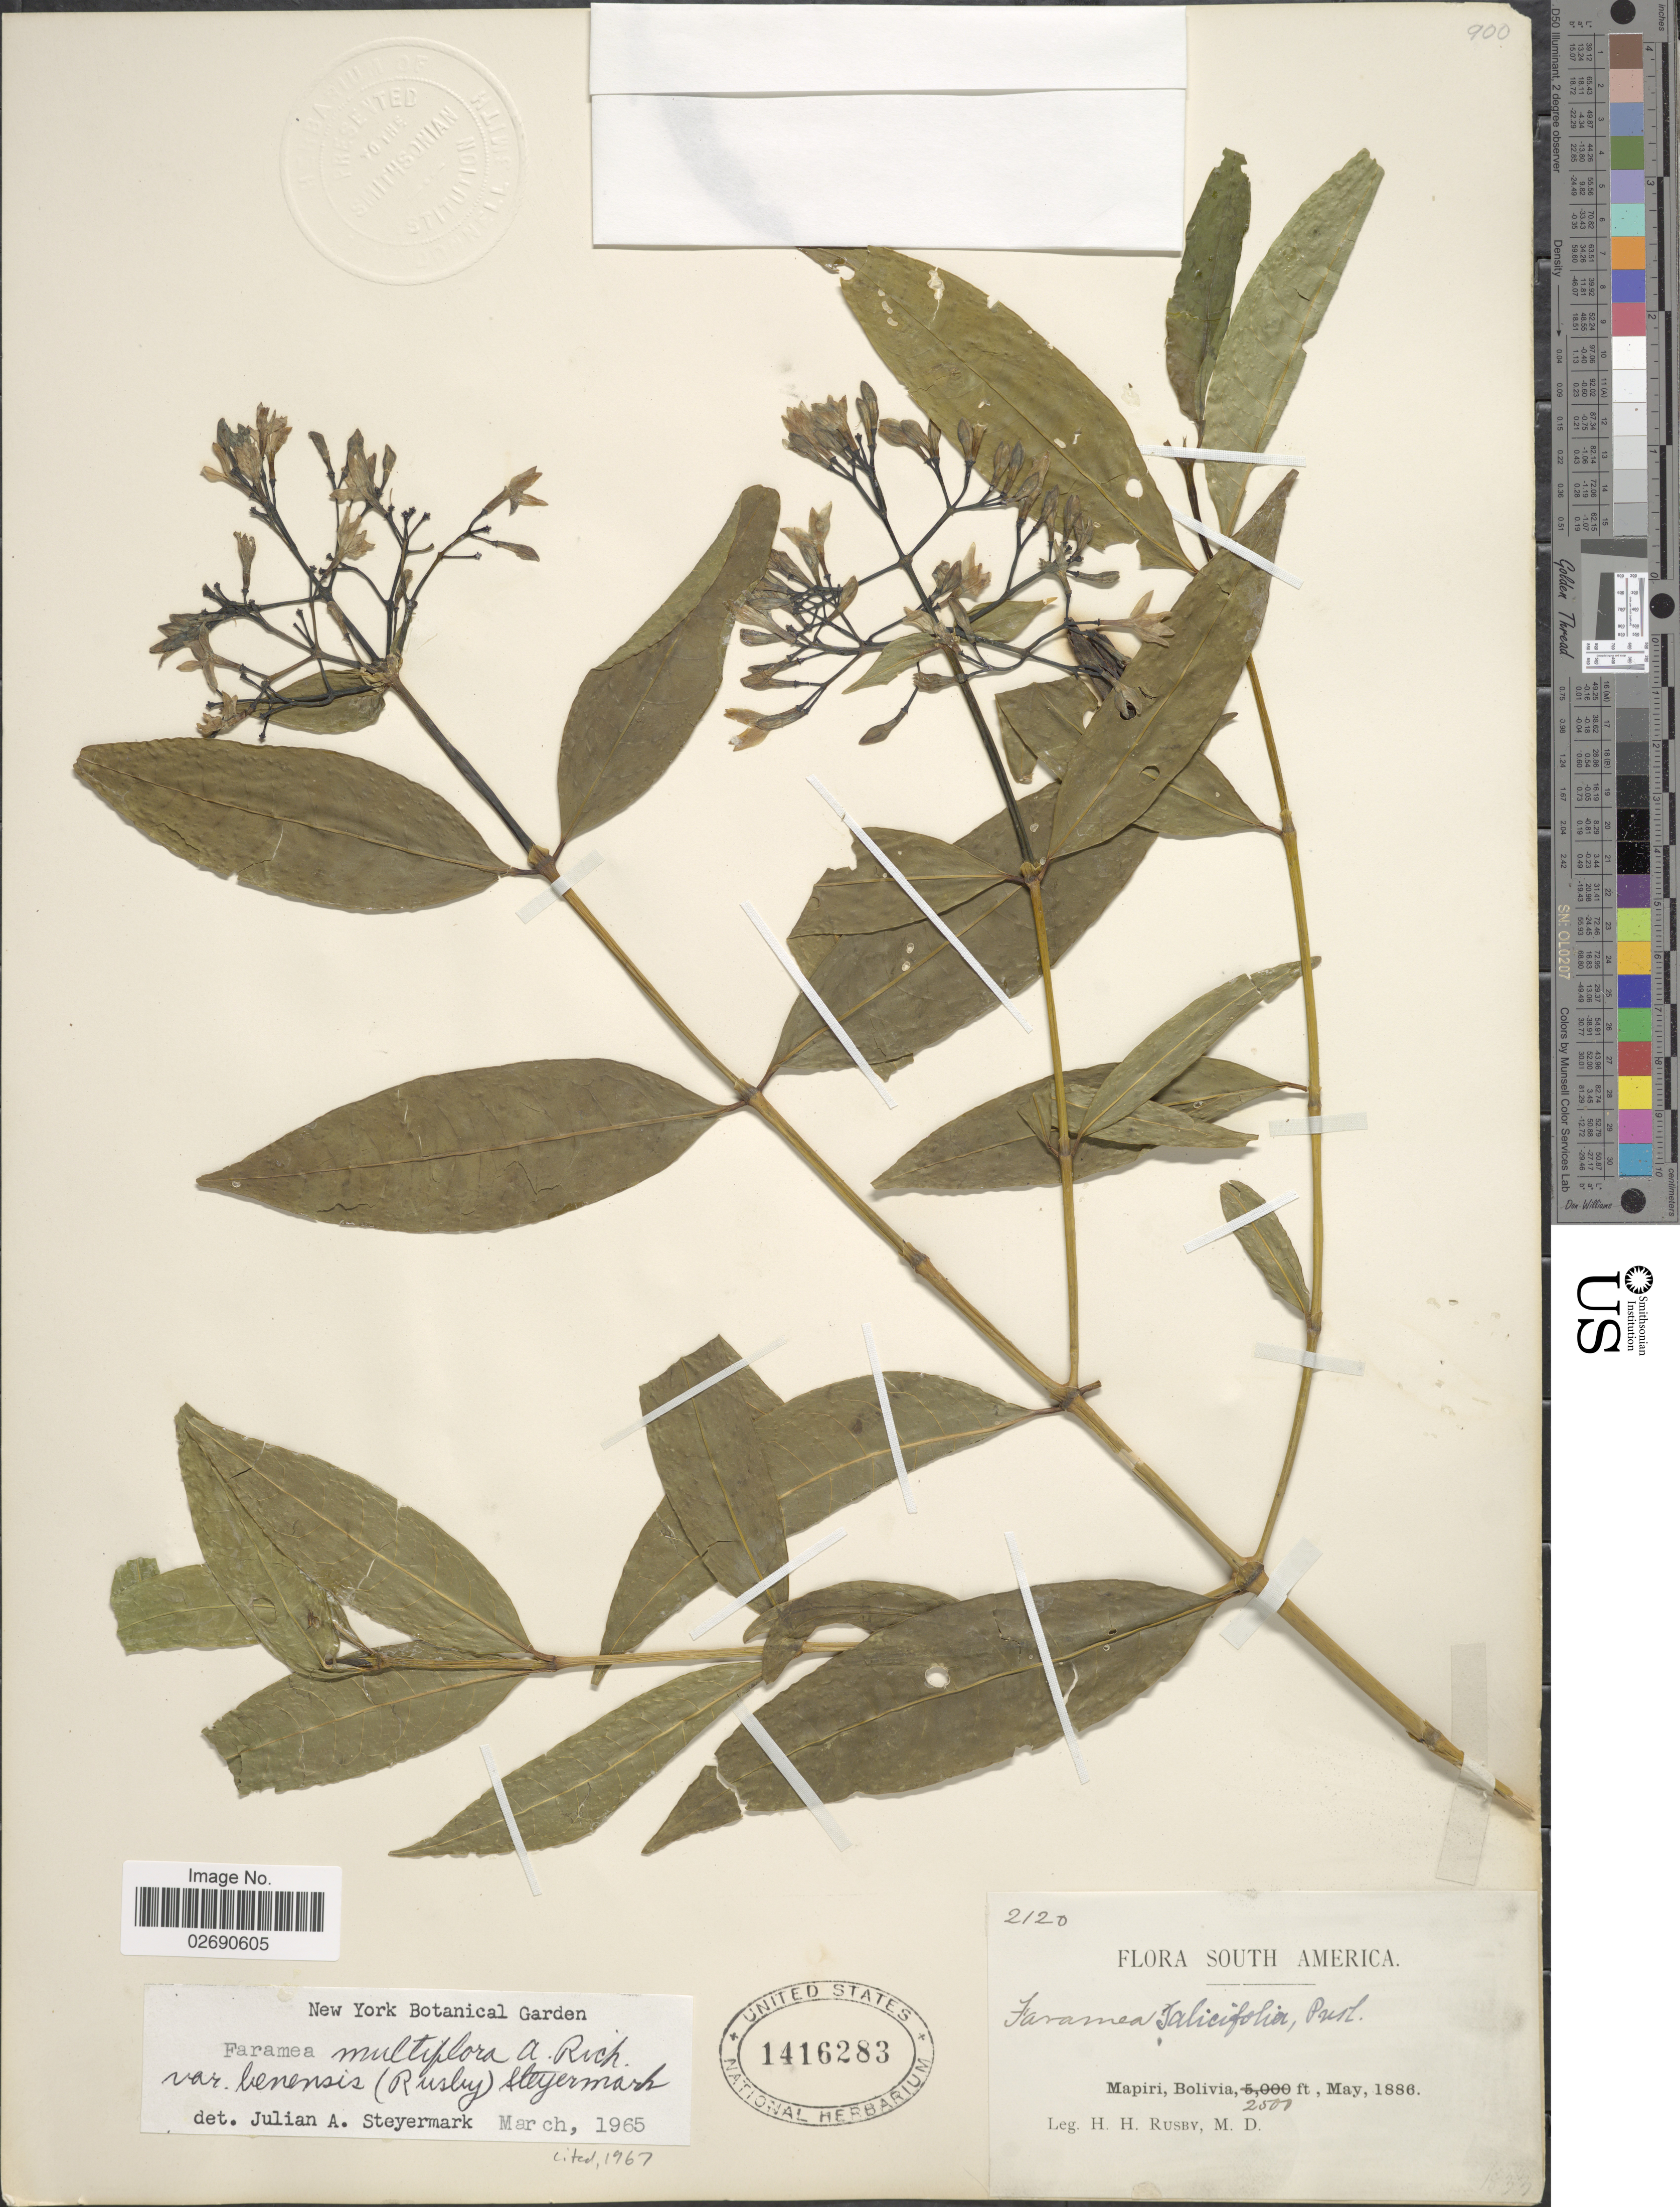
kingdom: Plantae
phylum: Tracheophyta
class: Magnoliopsida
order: Gentianales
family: Rubiaceae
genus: Faramea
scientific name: Faramea multiflora var. benensis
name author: (Rusby) Steyerm.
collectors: H. H. Rusby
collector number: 2120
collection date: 1886-05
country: Bolivia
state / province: La Páz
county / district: Larecaja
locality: Mapiri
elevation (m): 762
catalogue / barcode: US 1416283